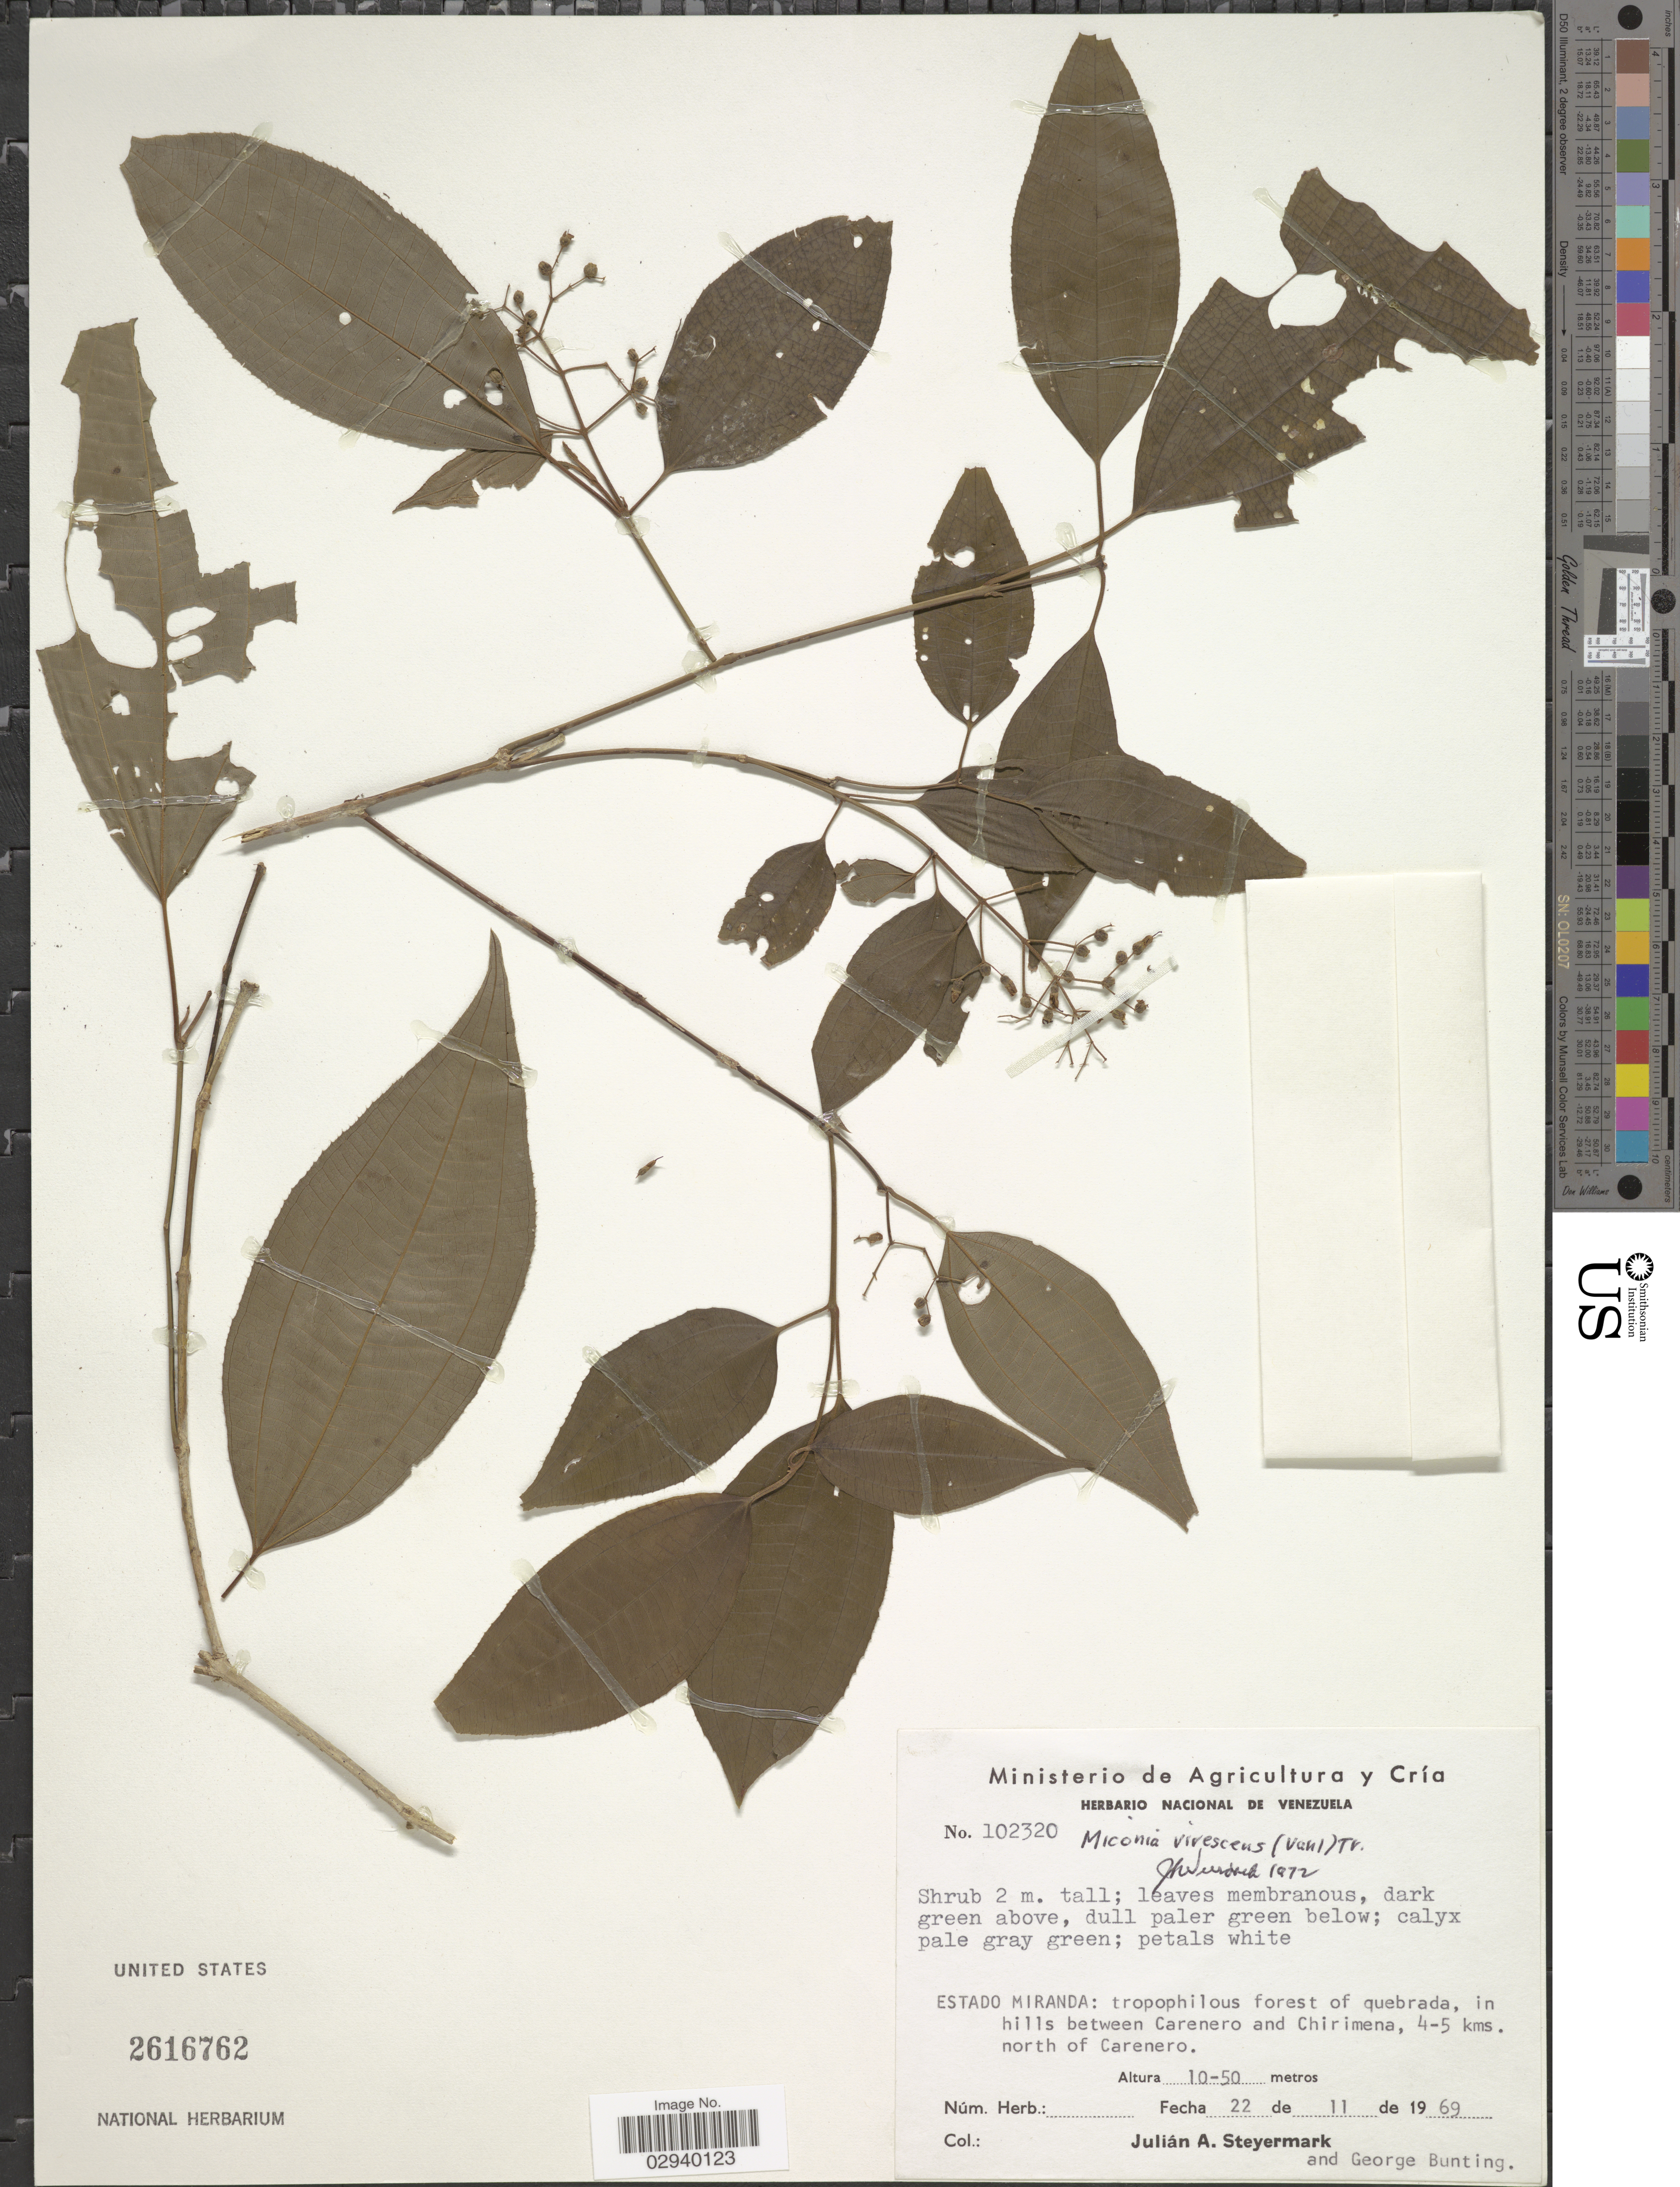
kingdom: Plantae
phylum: Tracheophyta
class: Magnoliopsida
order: Myrtales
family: Melastomataceae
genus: Miconia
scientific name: Miconia laevigata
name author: (L.) D. Don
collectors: J. Steyermark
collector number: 102320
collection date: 1969-11-22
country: Venezuela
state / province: Miranda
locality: Tropophilous forest of quebrada, in hills between Carenero and Chirimena, 4-5 kms. north of Carenero.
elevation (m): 10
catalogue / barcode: US 2616762